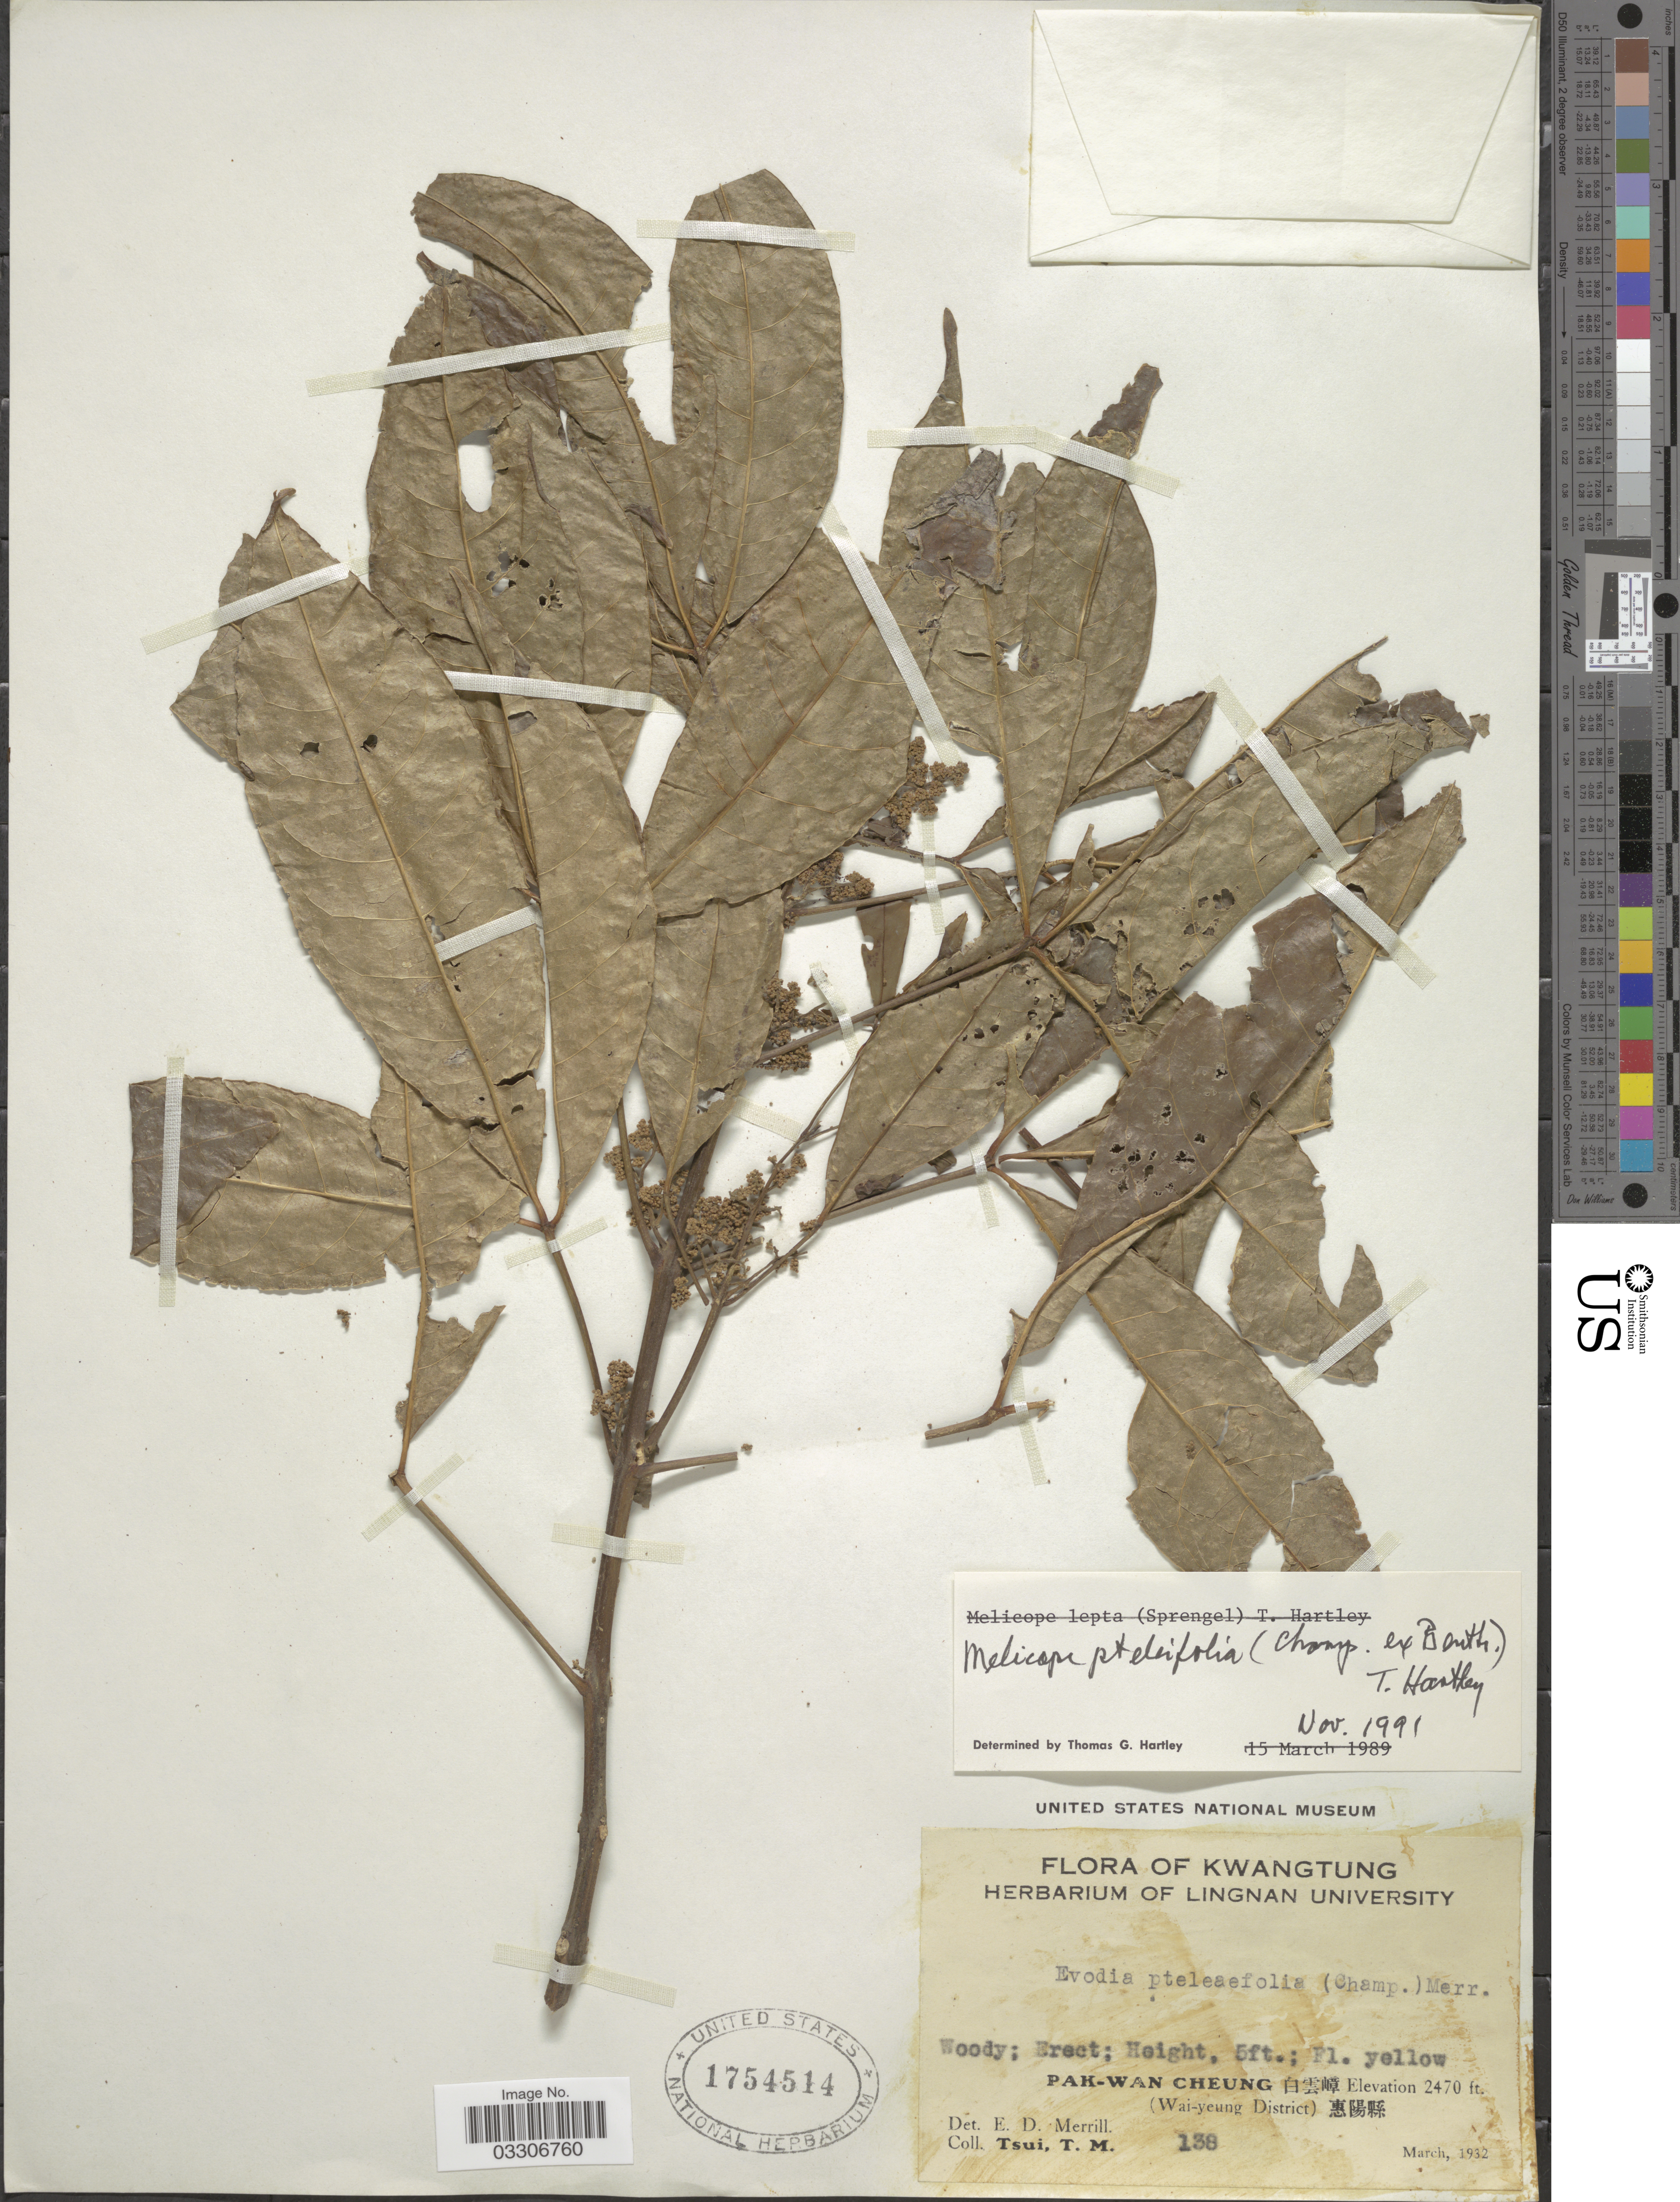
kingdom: Plantae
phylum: Tracheophyta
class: Magnoliopsida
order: Sapindales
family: Rutaceae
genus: Melicope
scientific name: Melicope pteleifolia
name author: (Champ. ex Benth.) T.G. Hartley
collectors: T. Tsui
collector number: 138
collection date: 1932-03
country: China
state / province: Guangdong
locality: Kwaung.Pak-Wan Cheung (Wai-yeung District) .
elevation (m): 753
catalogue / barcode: US 1754514